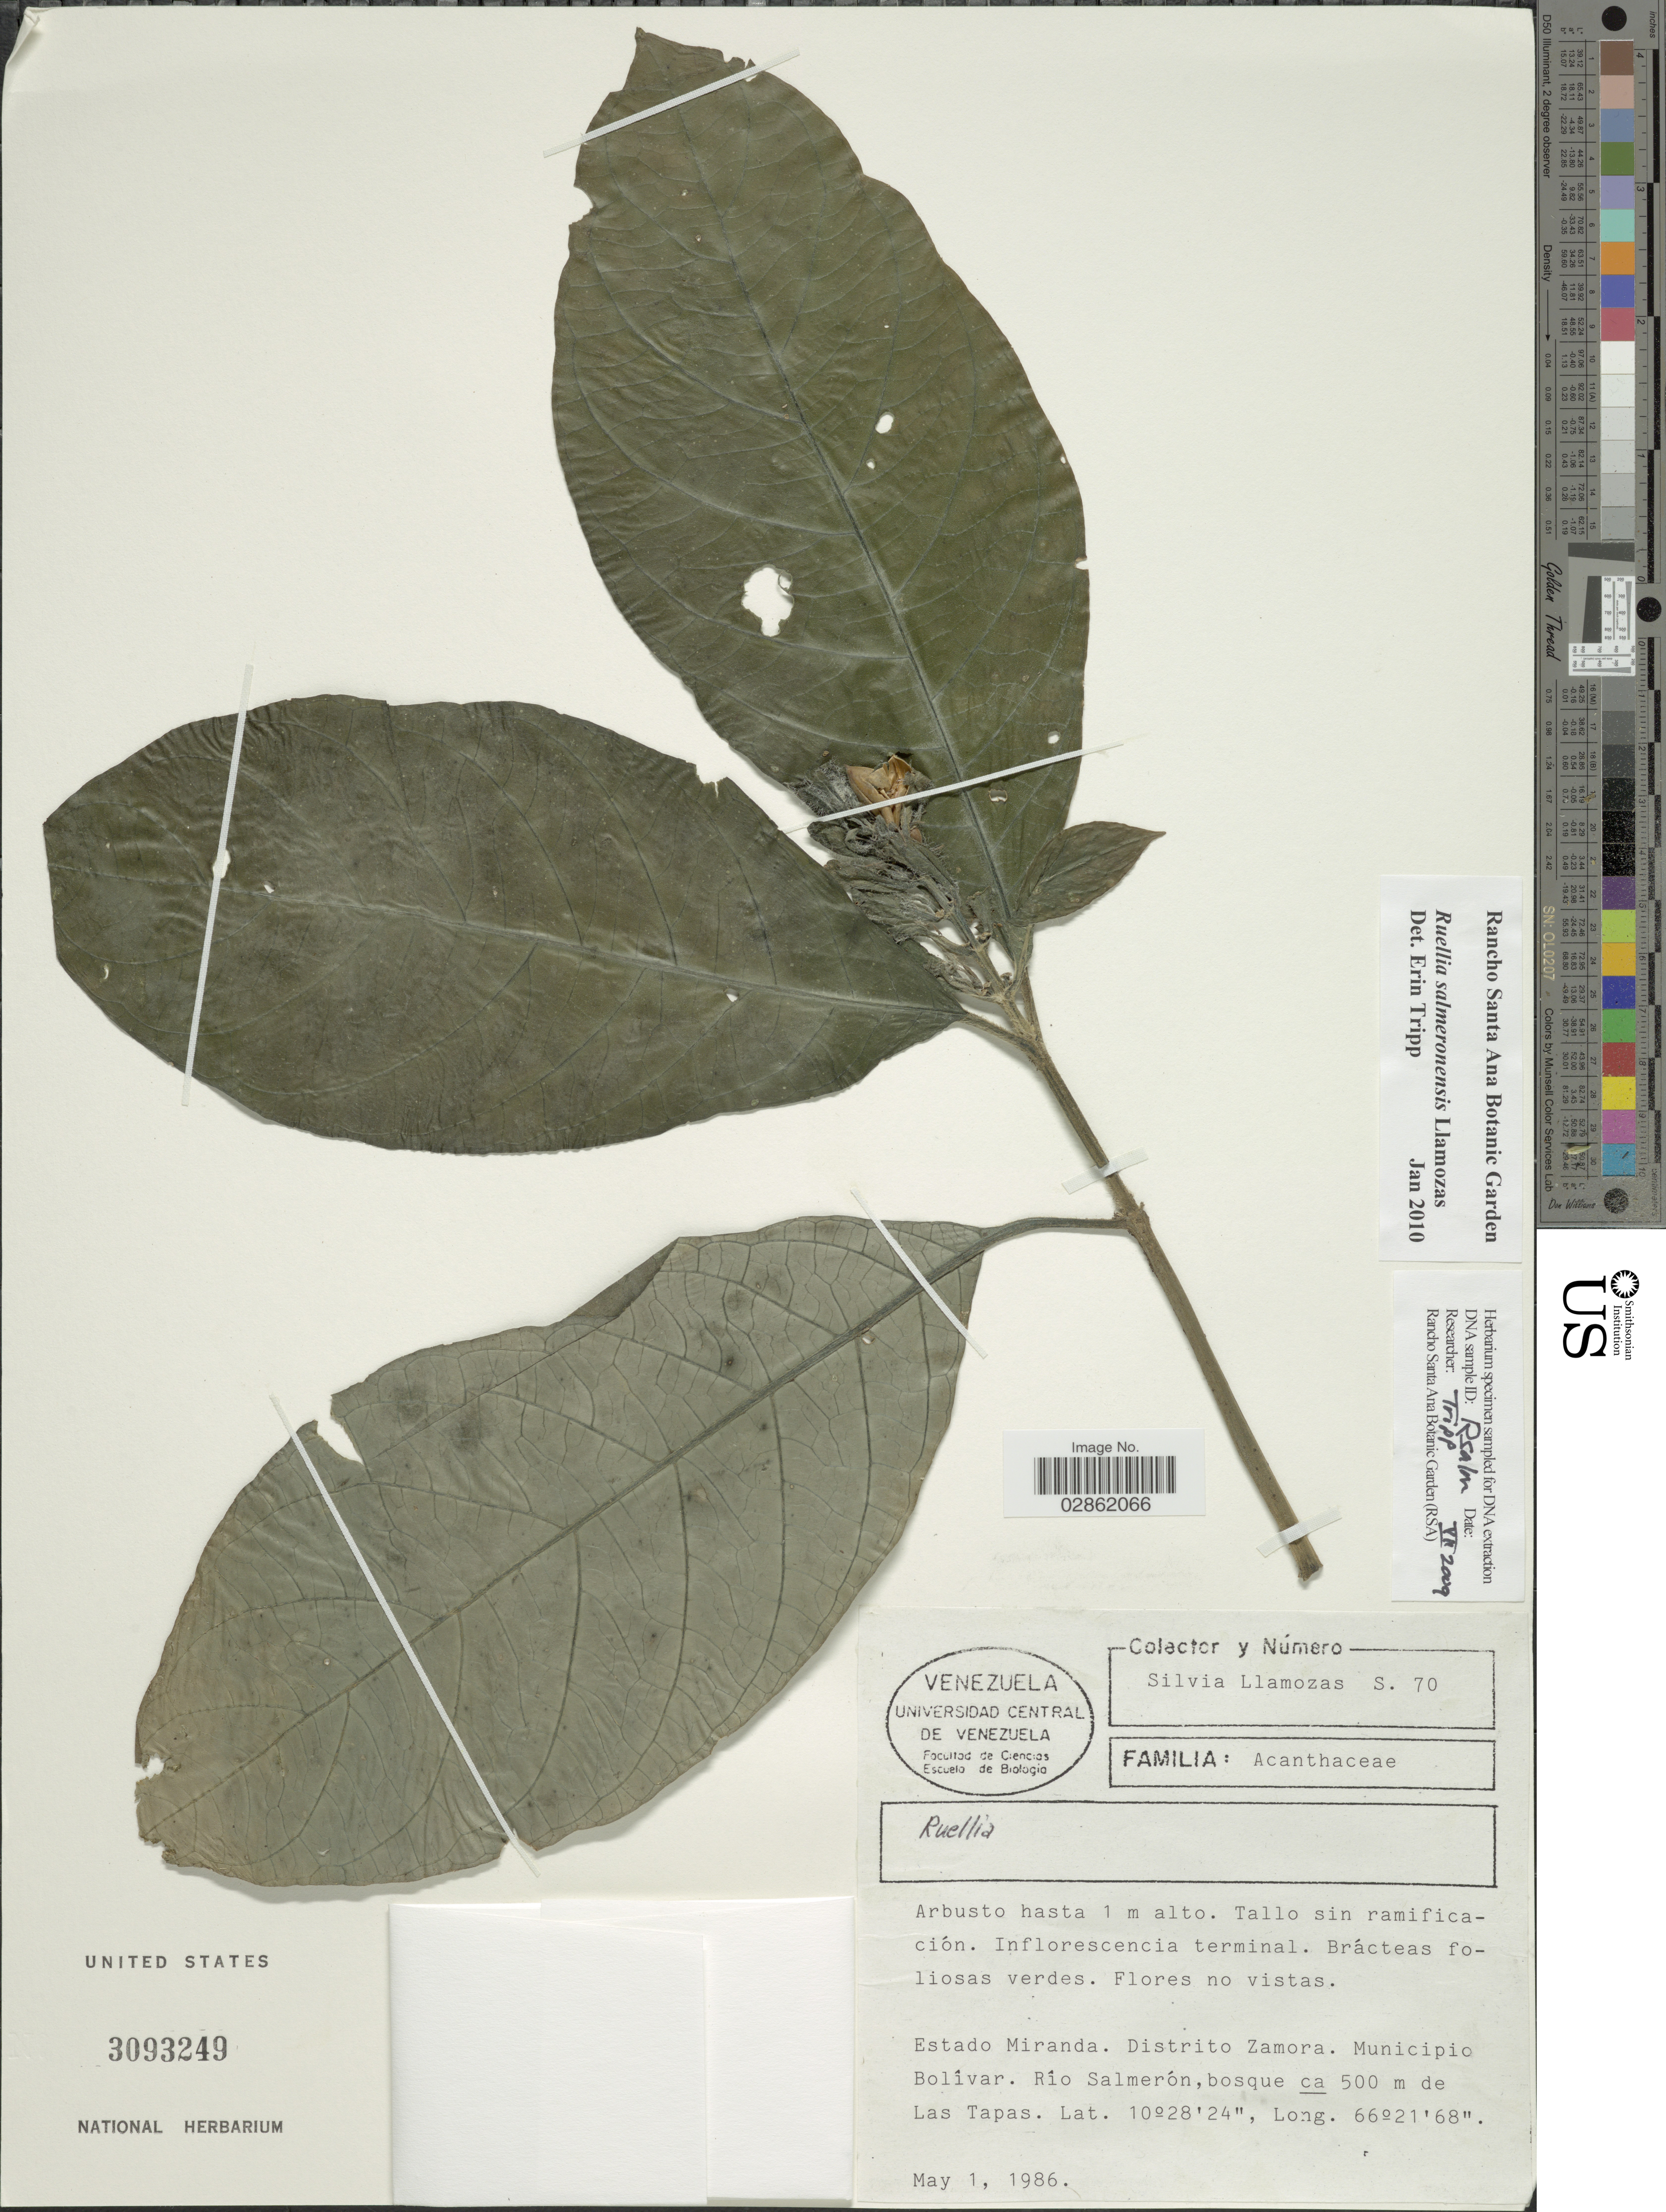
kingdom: Plantae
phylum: Tracheophyta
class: Magnoliopsida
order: Lamiales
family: Acanthaceae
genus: Ruellia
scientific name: Ruellia salmeronensis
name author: Llamozas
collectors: S. Llamozas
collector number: S. 70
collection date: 1986-05-01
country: Venezuela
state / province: Miranda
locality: Distrito Zamora, Municipio Bolívar, Río Salmerón, Las Tapas.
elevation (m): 500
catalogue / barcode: US 3093249